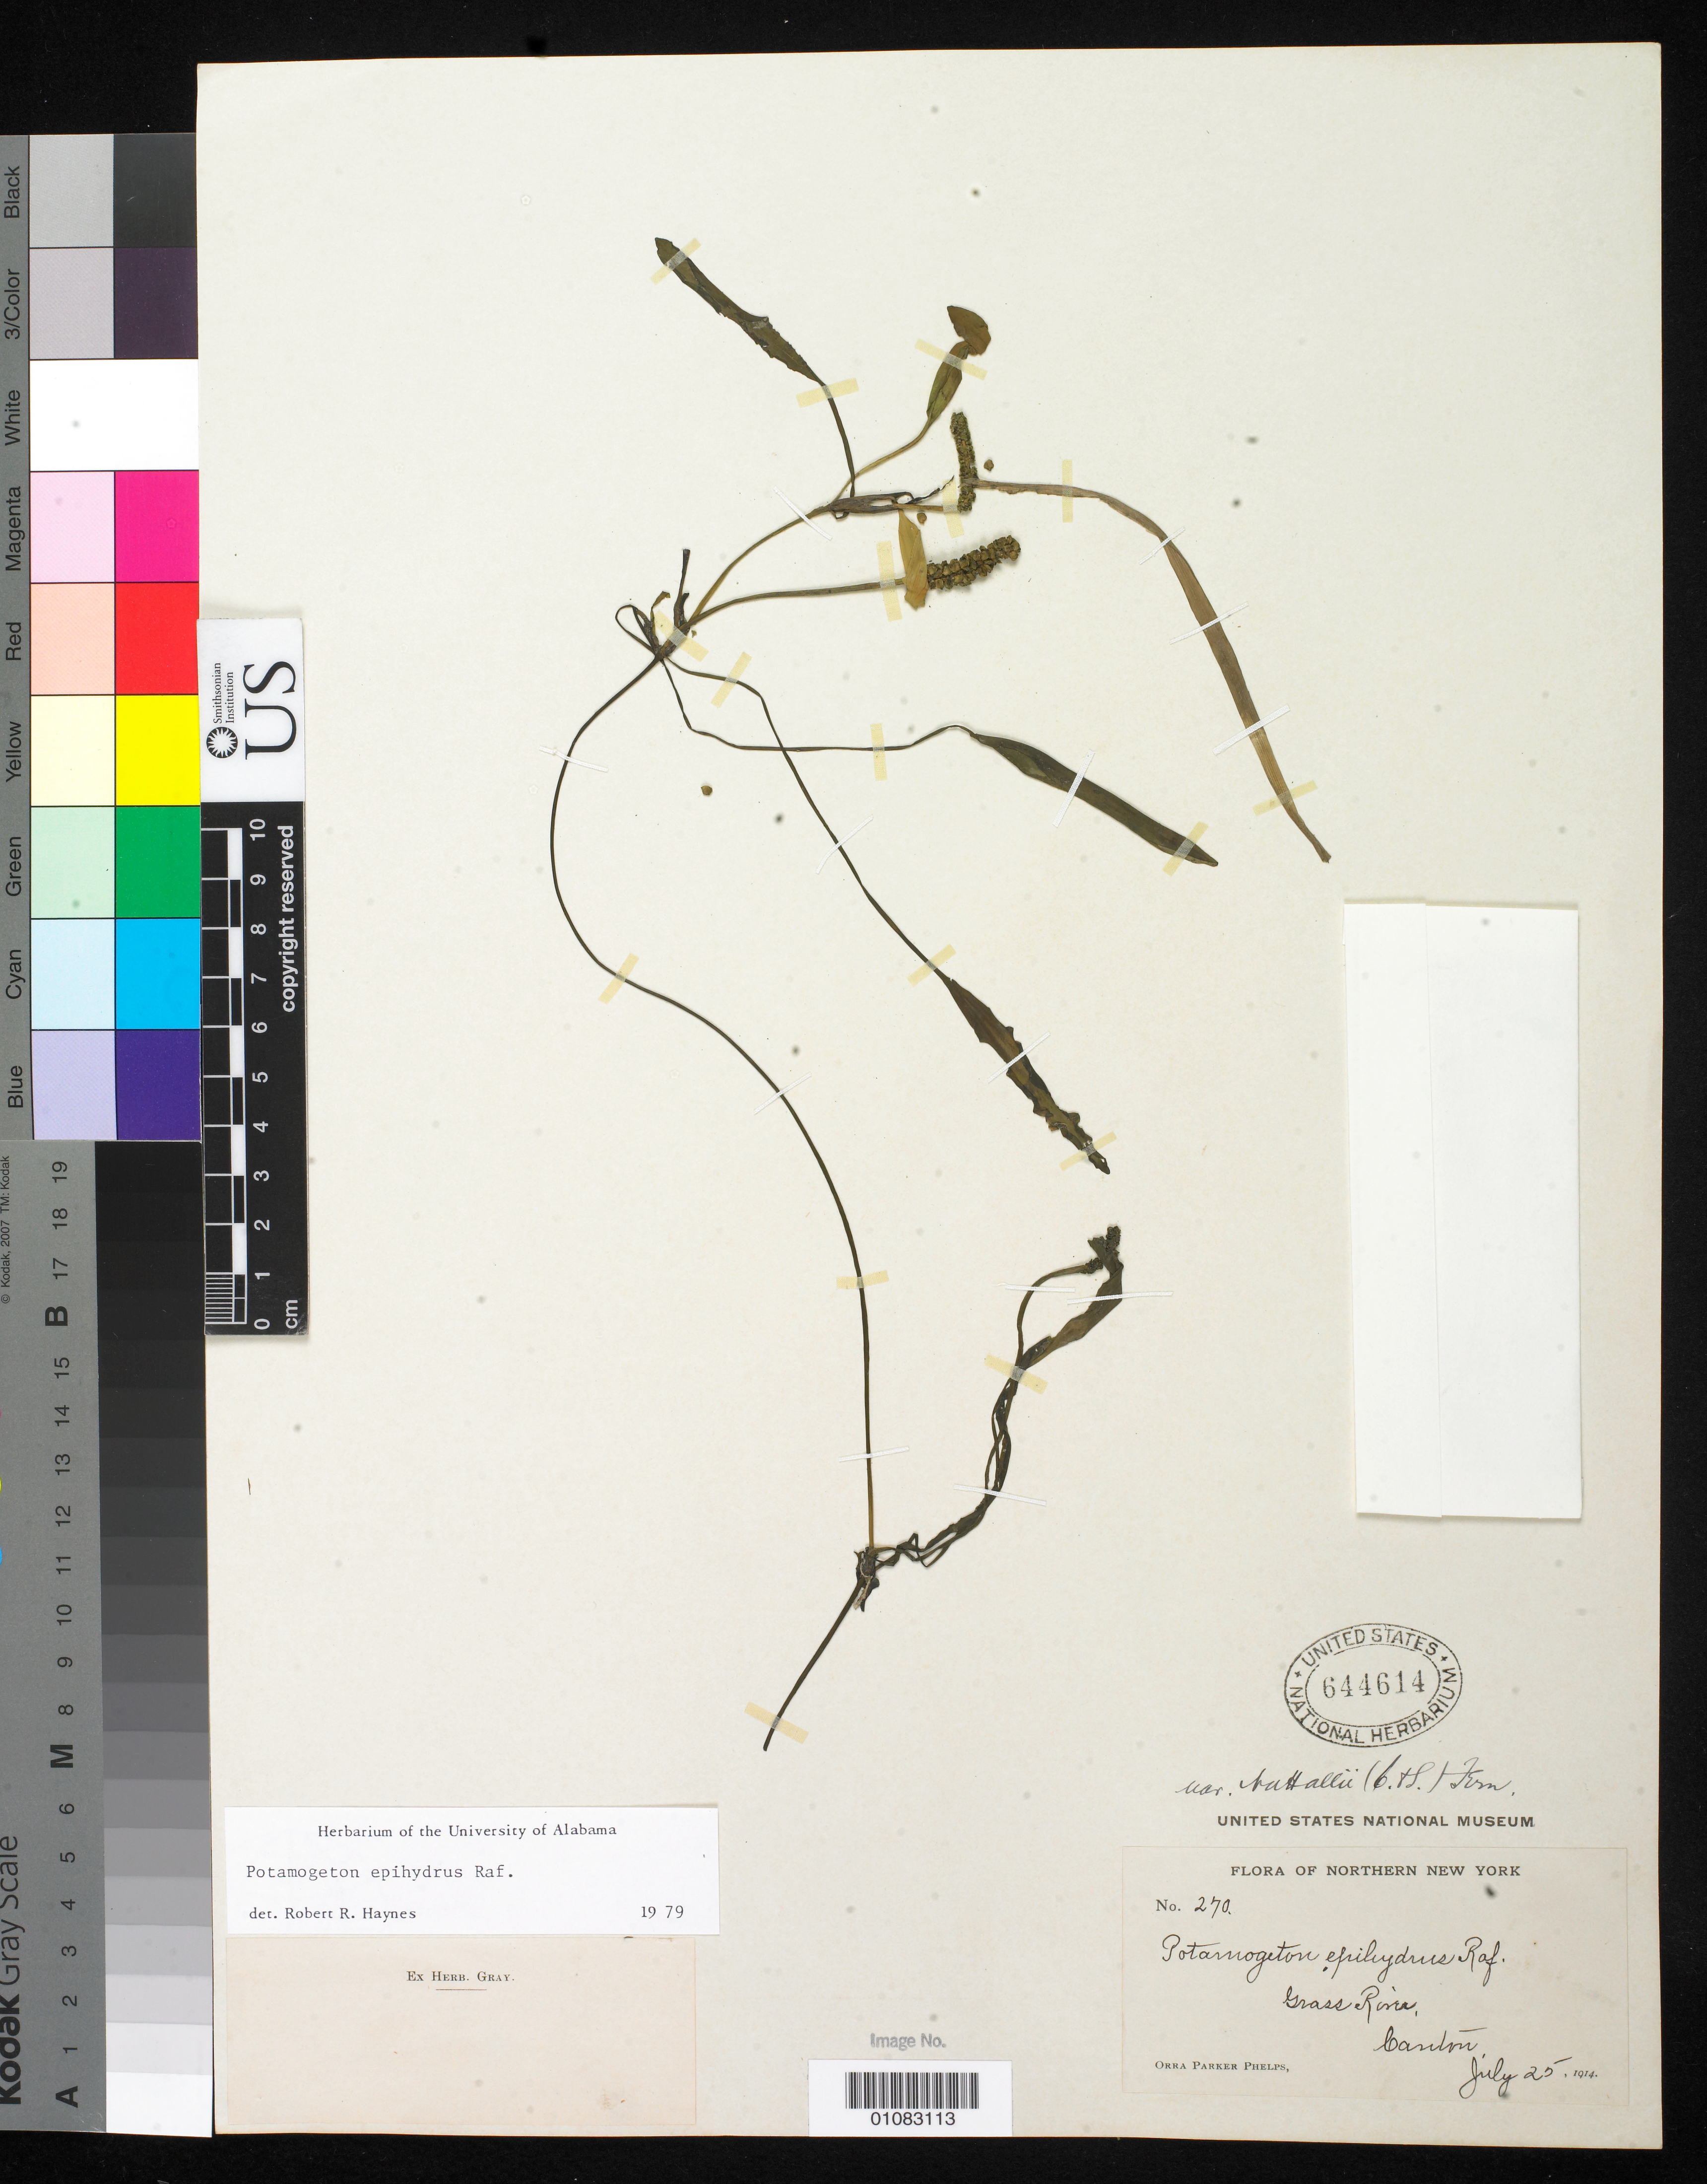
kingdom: Plantae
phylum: Tracheophyta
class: Liliopsida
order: Alismatales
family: Potamogetonaceae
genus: Potamogeton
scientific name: Potamogeton epihydrus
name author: Raf.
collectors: O. P. Phelps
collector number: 270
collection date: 1914-07-25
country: United States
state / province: New York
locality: Canton, Grass River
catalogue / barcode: US 644614